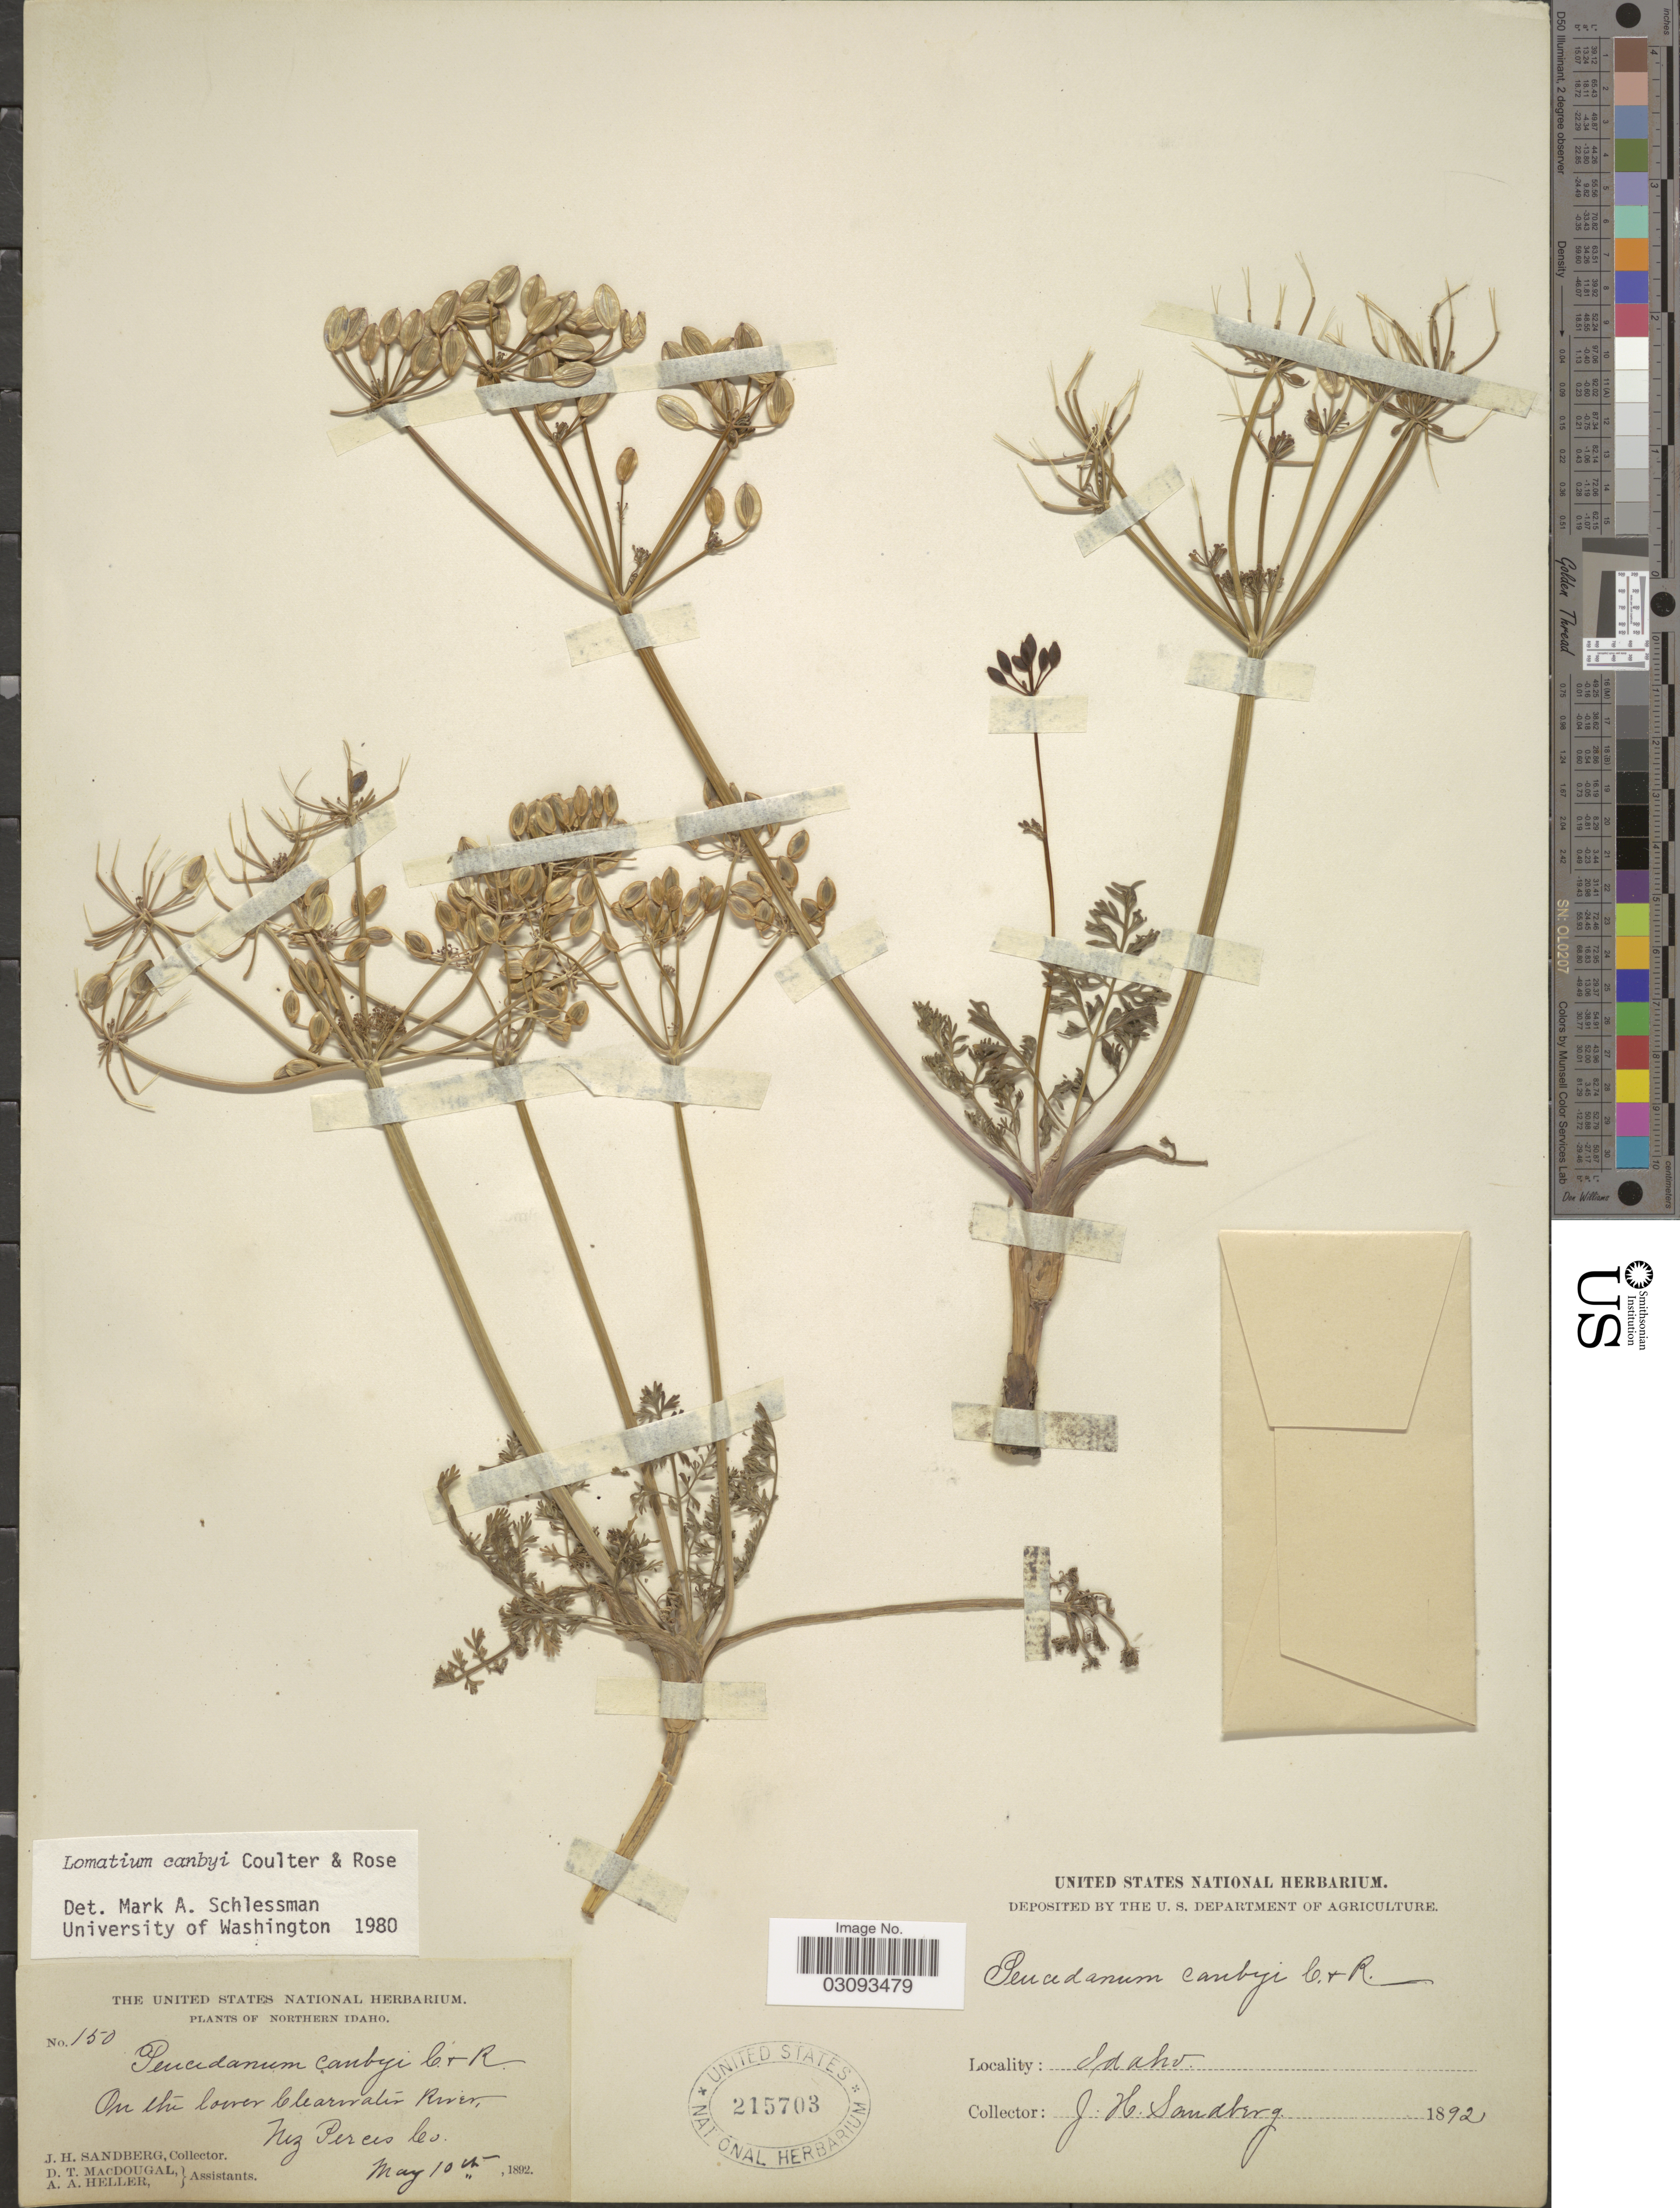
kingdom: Plantae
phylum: Tracheophyta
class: Magnoliopsida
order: Apiales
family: Apiaceae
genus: Lomatium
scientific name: Lomatium canbyi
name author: (J.M. Coult. & Rose) J.M. Coult. & Rose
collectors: J. H. Sandberg, D. T. MacDougal & A. A. Heller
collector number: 150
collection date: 1892-05-10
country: United States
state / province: Idaho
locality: Northern Idaho. On the lower Clearwater River. Nez Perces Co.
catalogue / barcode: US 215703